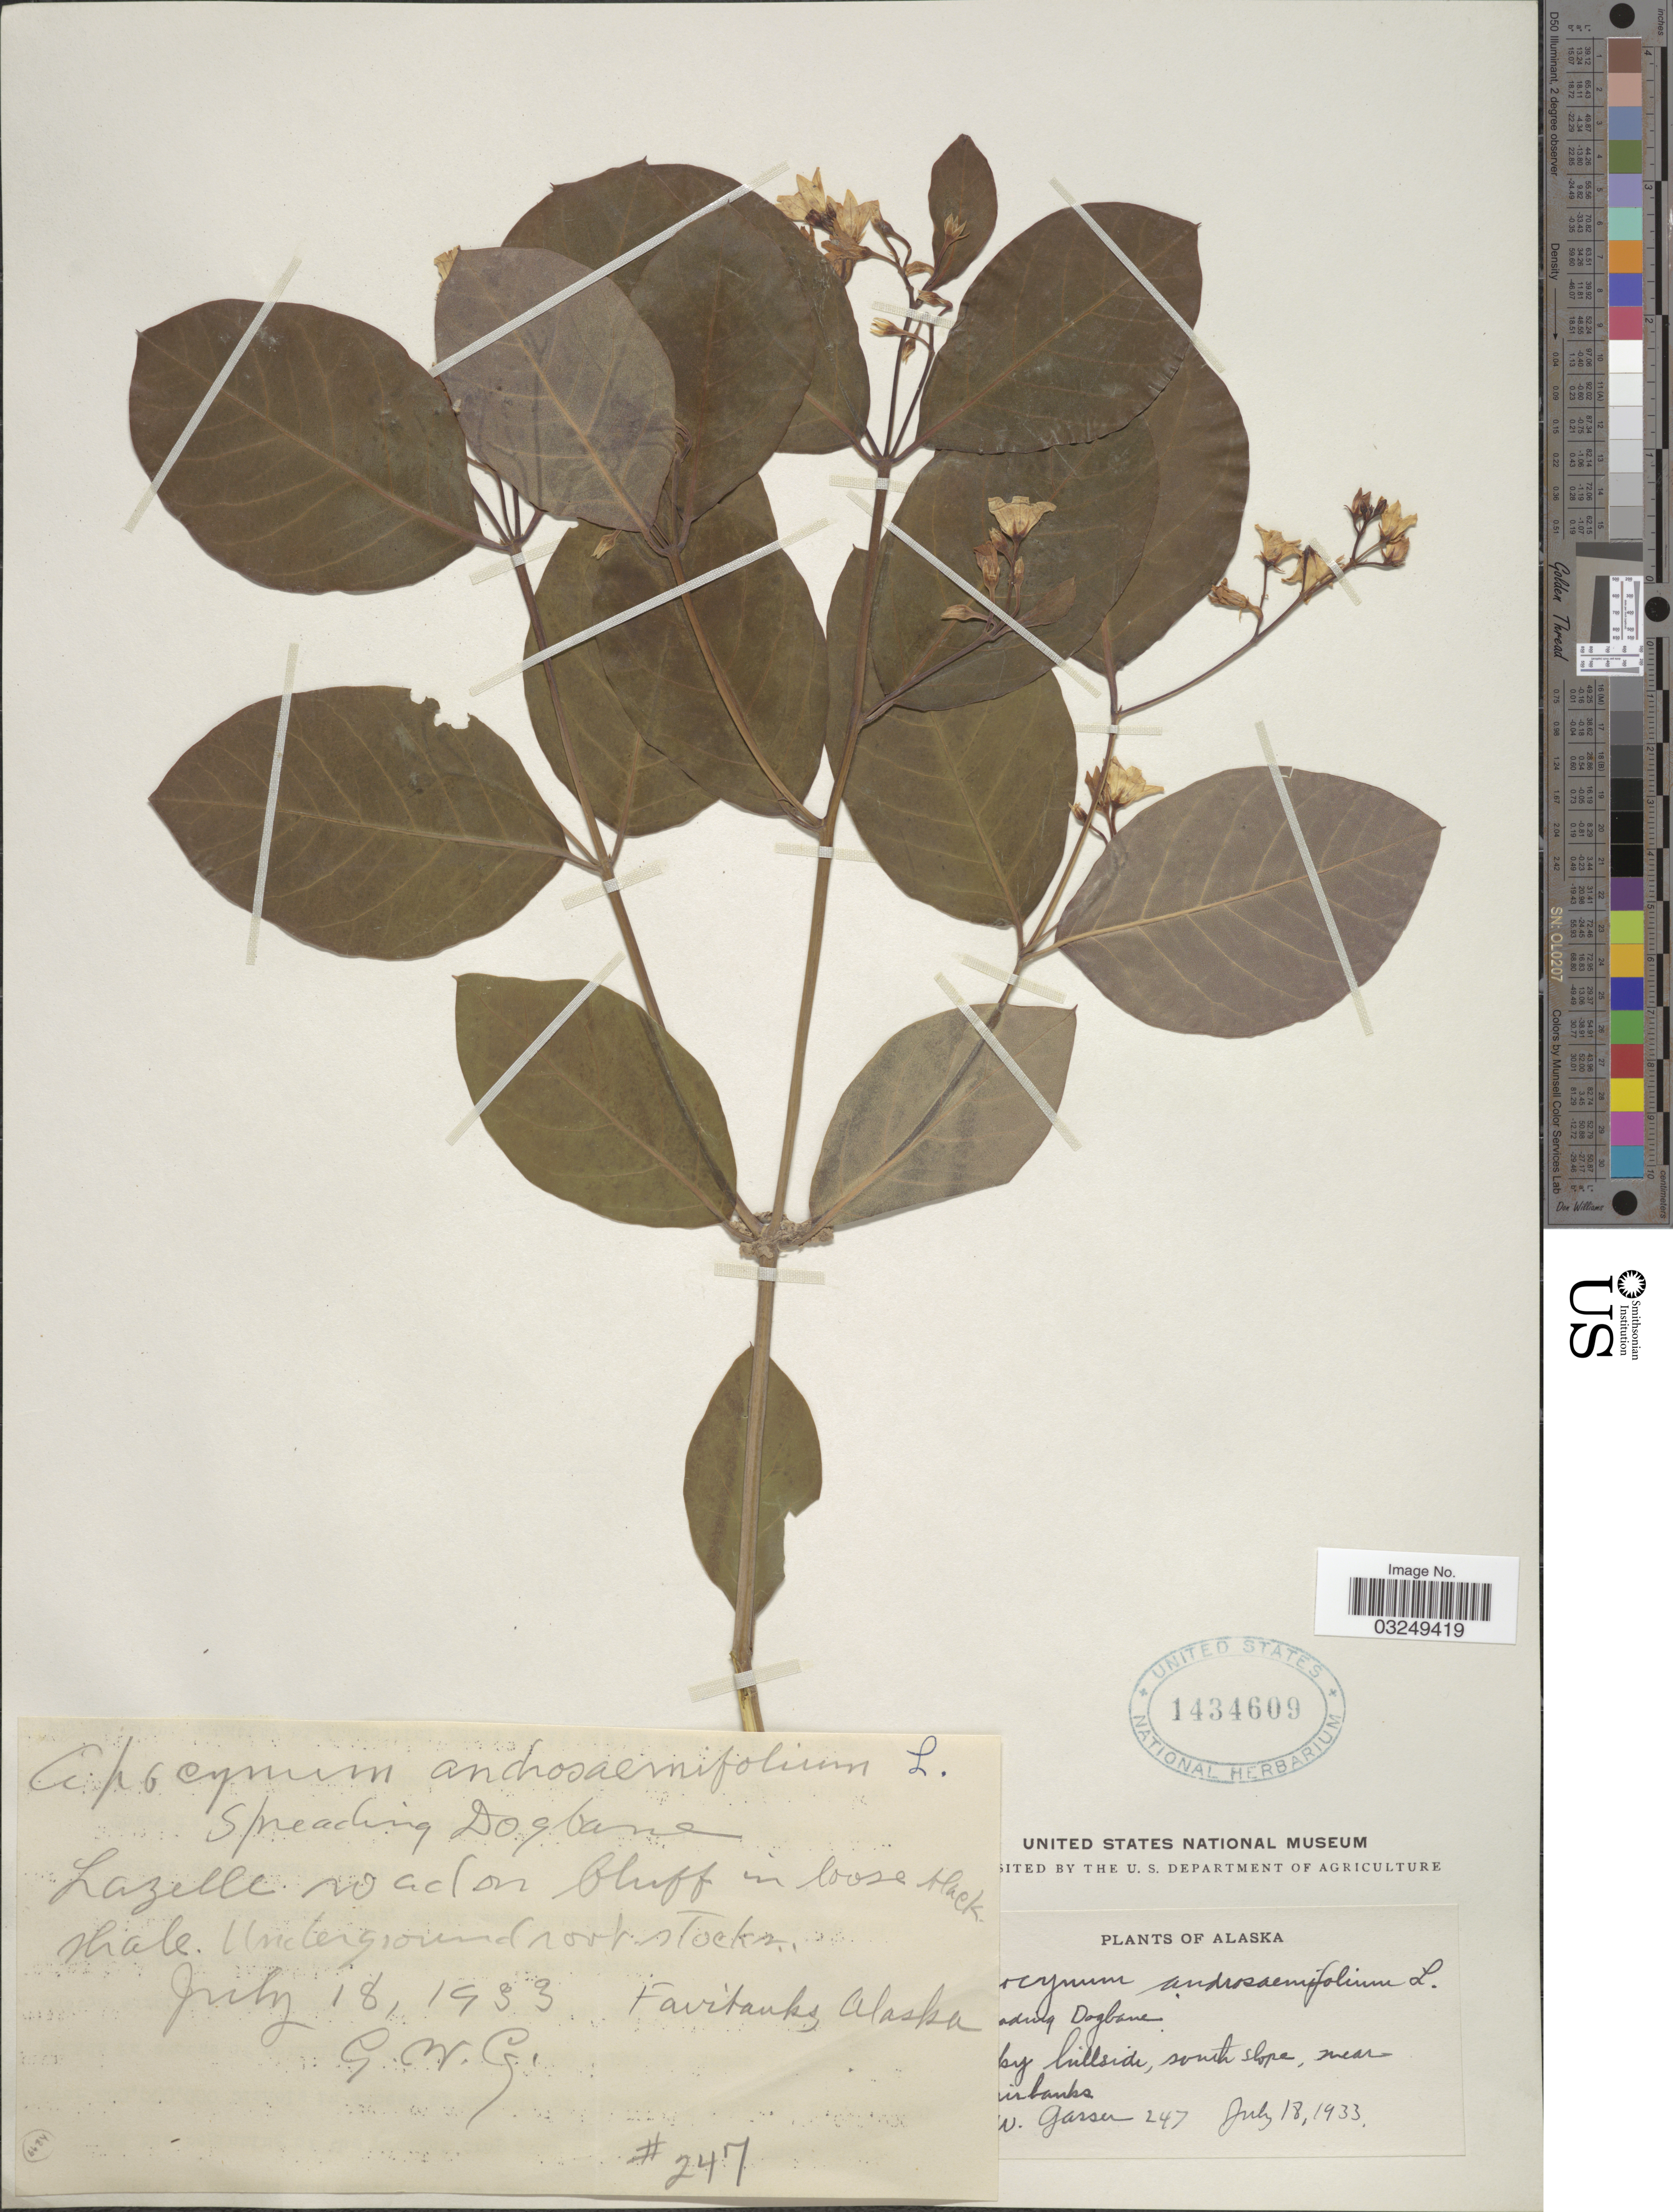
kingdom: Plantae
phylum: Tracheophyta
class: Magnoliopsida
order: Gentianales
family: Apocynaceae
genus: Apocynum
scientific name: Apocynum androsaemifolium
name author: L.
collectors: G. Gasser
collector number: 247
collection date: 1933-07-18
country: United States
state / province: Alaska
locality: Near Fairbanks.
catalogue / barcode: US 1434609